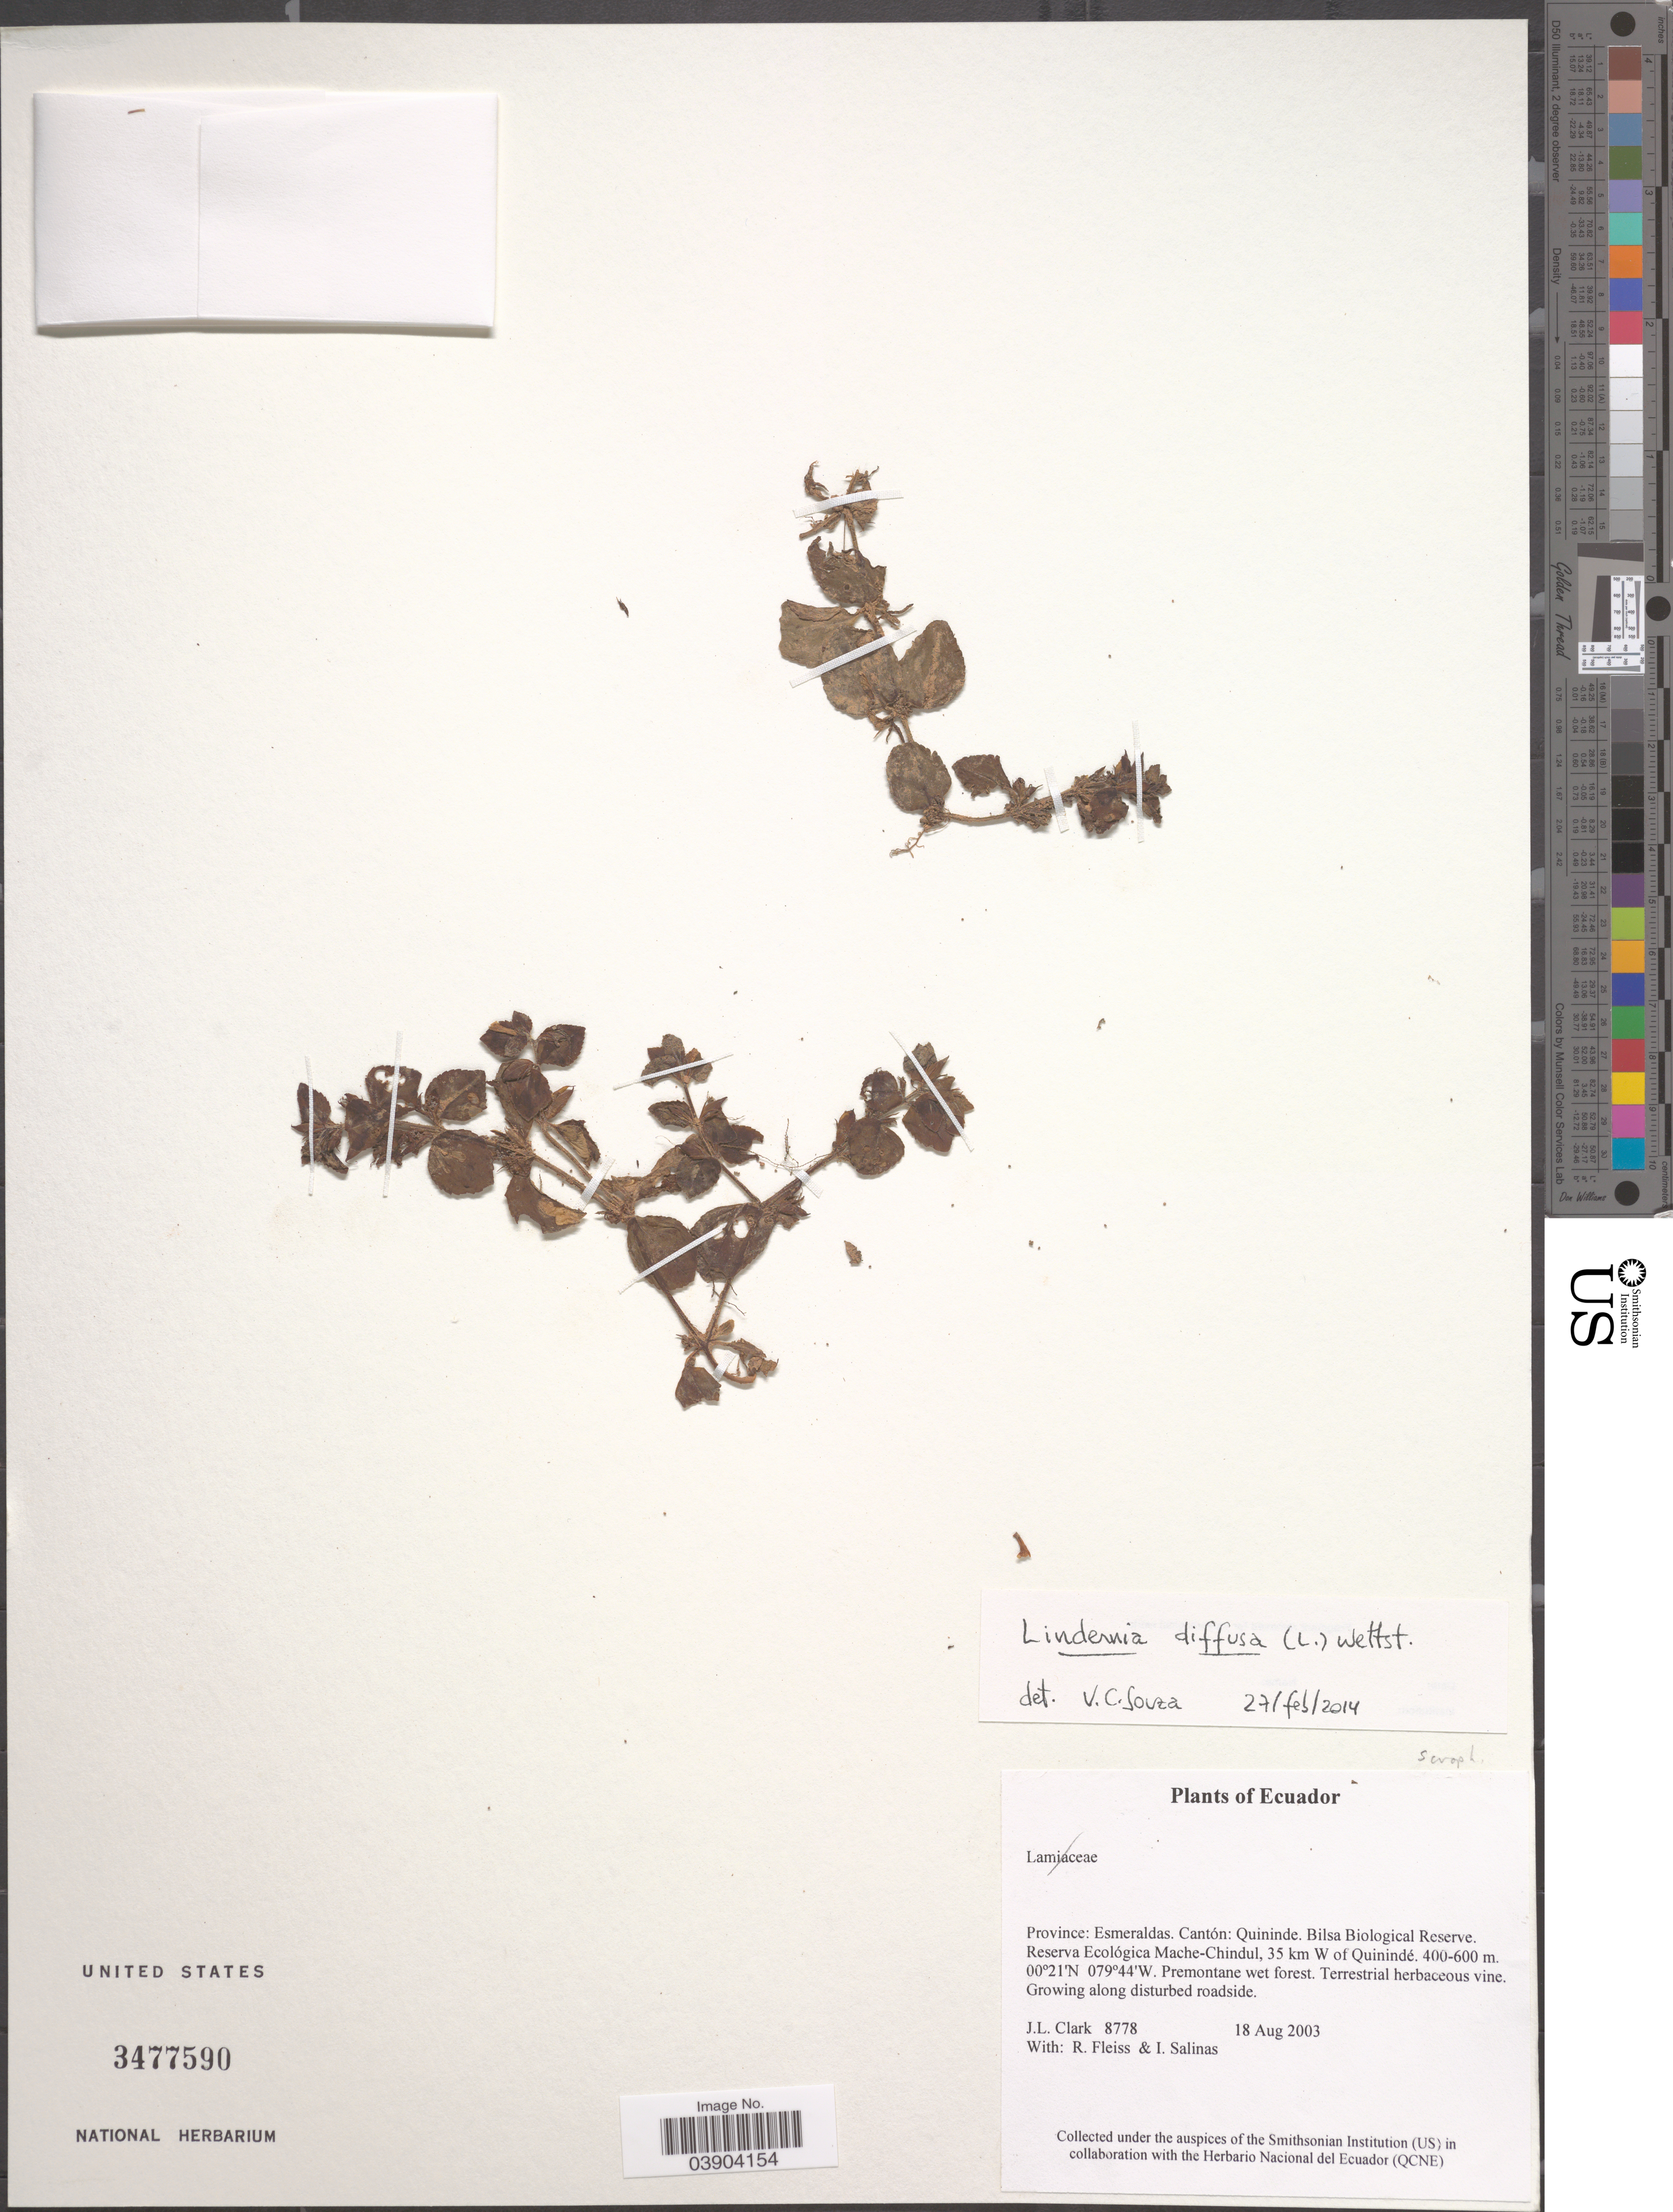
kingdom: Plantae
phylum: Tracheophyta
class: Magnoliopsida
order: Lamiales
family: Linderniaceae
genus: Lindernia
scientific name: Lindernia diffusa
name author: (L.) Wettst.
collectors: J. L. Clark, R. Fleiss & I. Salinas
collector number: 8778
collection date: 2003-08-18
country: Ecuador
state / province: Esmeraldas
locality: Cantón: Quininde. Bilsa Biological Reserve. Reserva Ecológica Mache-Chindul, 35 km W of Quinindé.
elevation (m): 400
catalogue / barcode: US 3477590